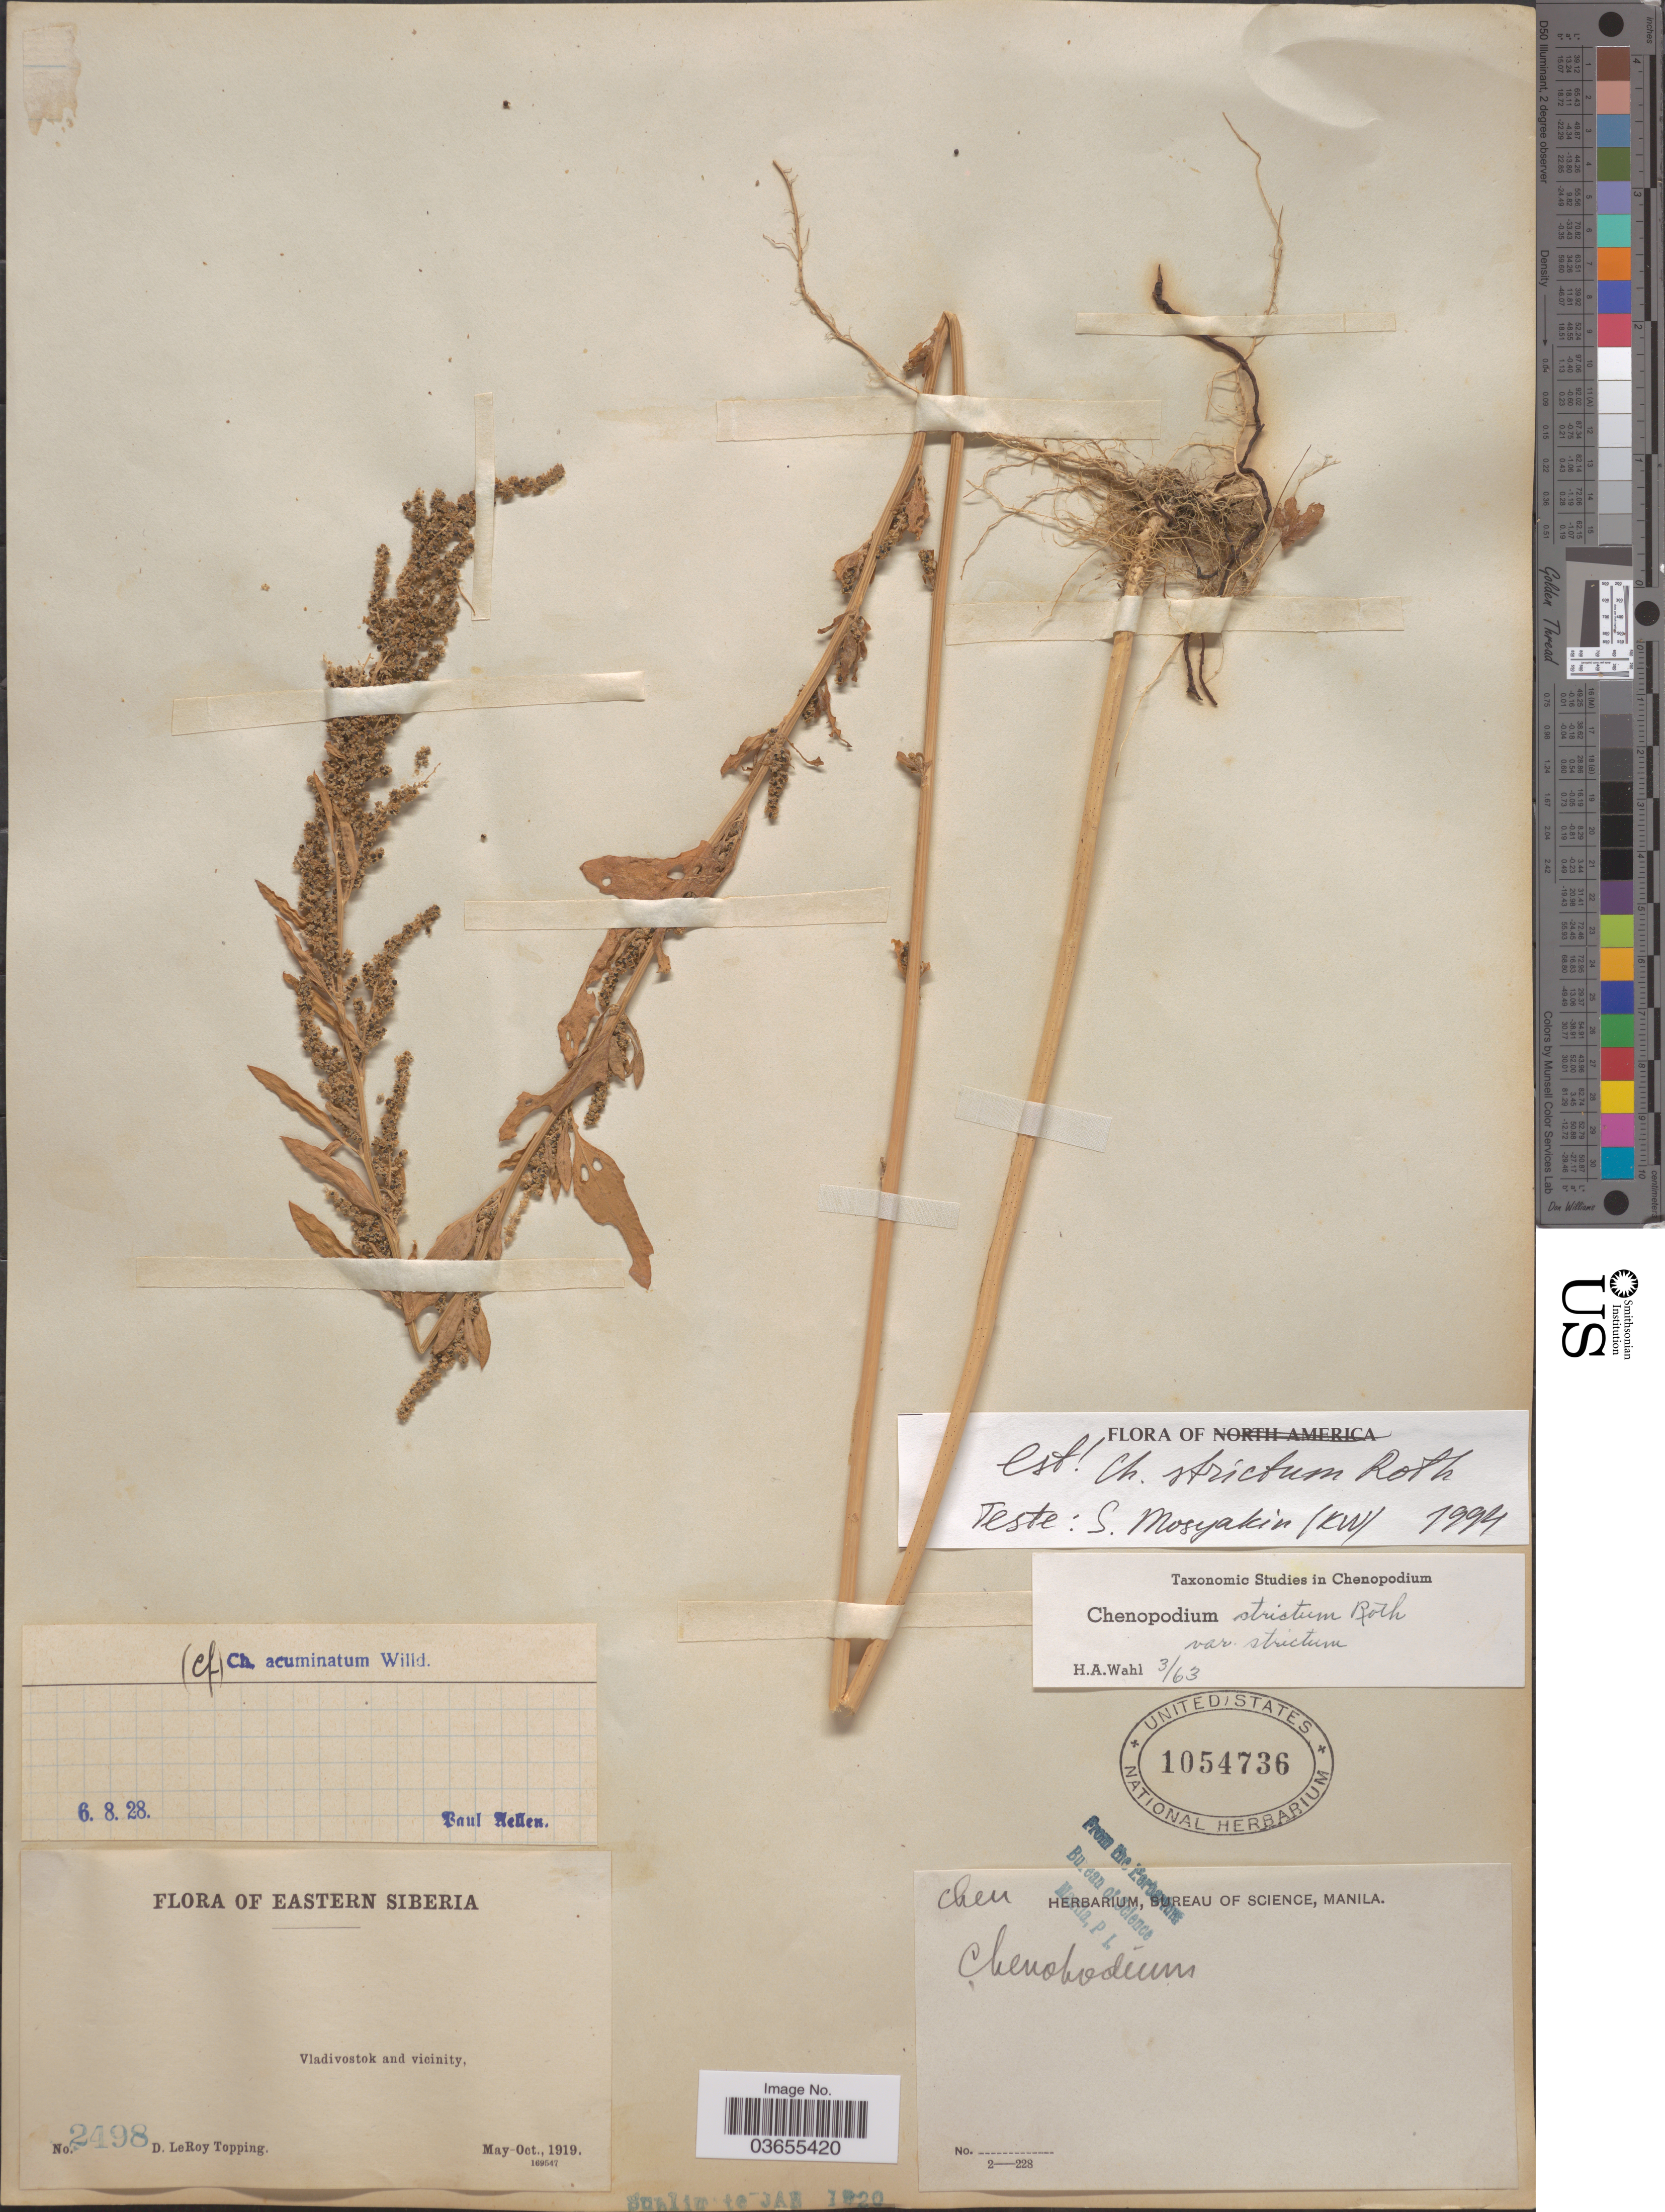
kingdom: Plantae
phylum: Tracheophyta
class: Magnoliopsida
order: Caryophyllales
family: Amaranthaceae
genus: Chenopodium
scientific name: Chenopodium strictum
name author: Roth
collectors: D. L. Topping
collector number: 2498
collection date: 1919-05/1919-10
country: Russian Federation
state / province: Primorsky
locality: Eastern Siberia. Vladivostok and vicinity.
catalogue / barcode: US 1054736